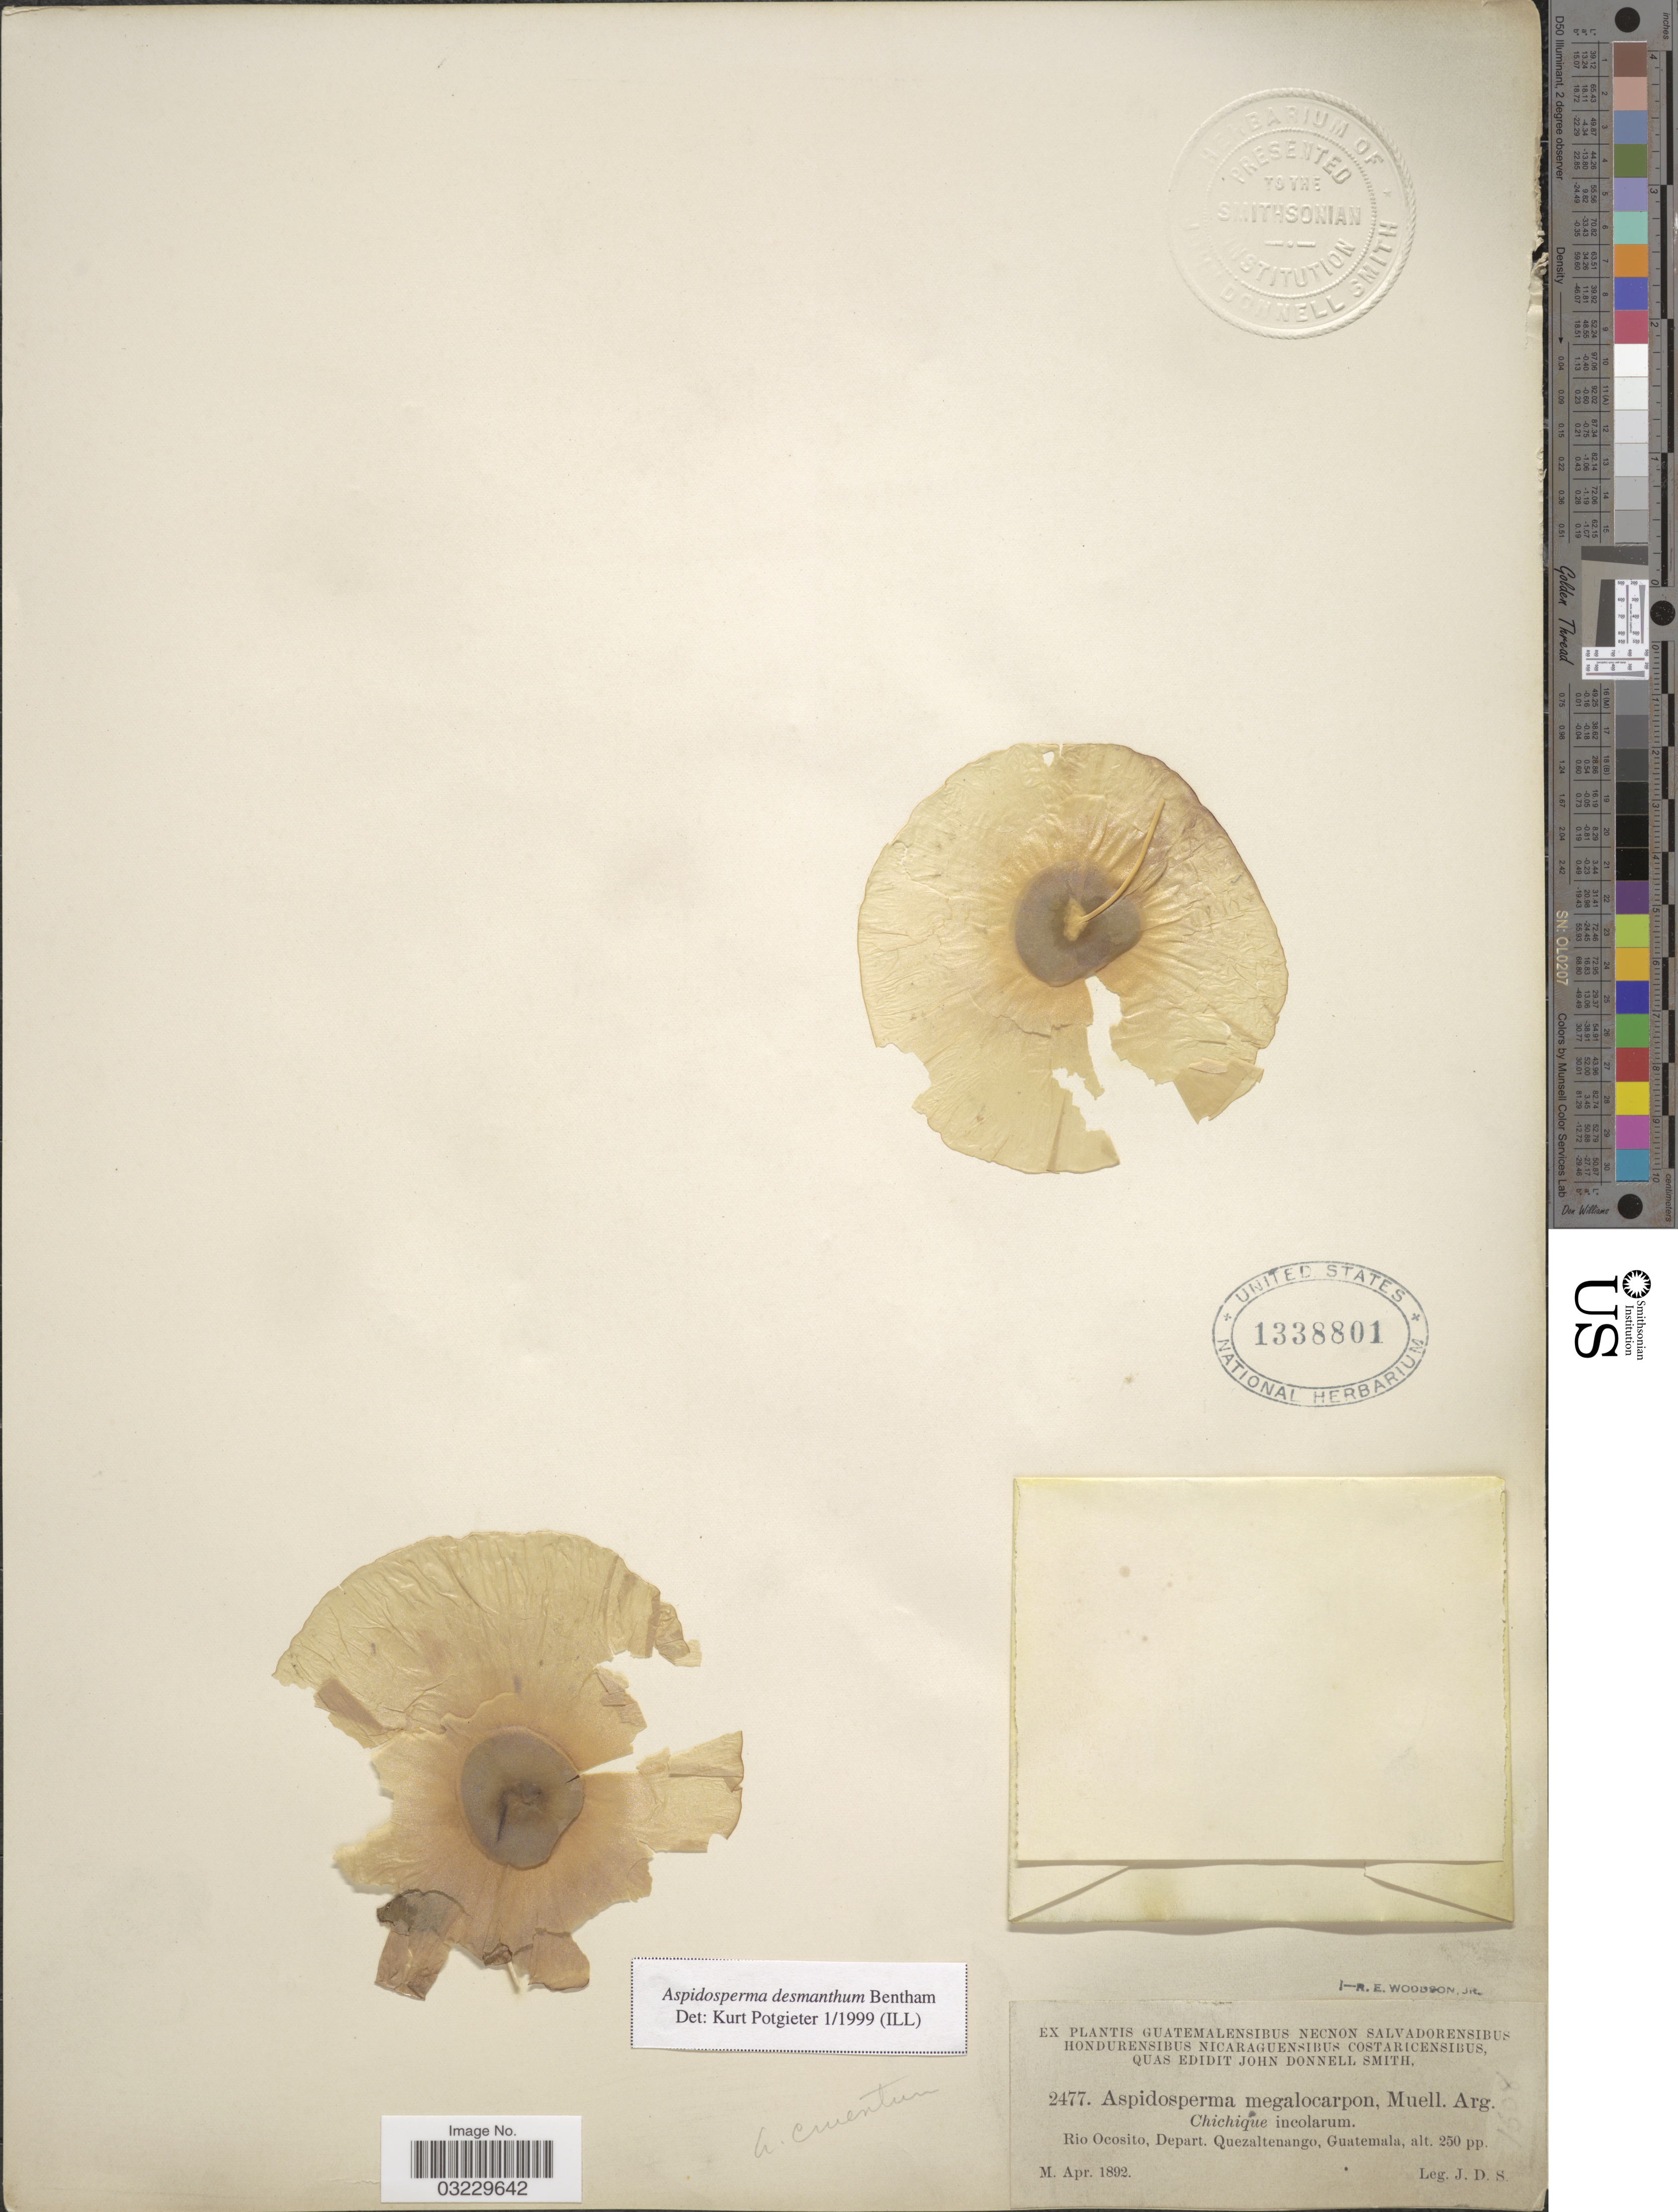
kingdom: Plantae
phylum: Tracheophyta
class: Magnoliopsida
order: Gentianales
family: Apocynaceae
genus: Aspidosperma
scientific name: Aspidosperma desmanthum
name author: Benth. ex Müll. Arg.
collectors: J. Donnell Smith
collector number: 2477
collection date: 1892-04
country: Guatemala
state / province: Quetzaltenango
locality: Rio Ocosito, Depart. Quezaltenango.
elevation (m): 76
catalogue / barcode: US 1338801